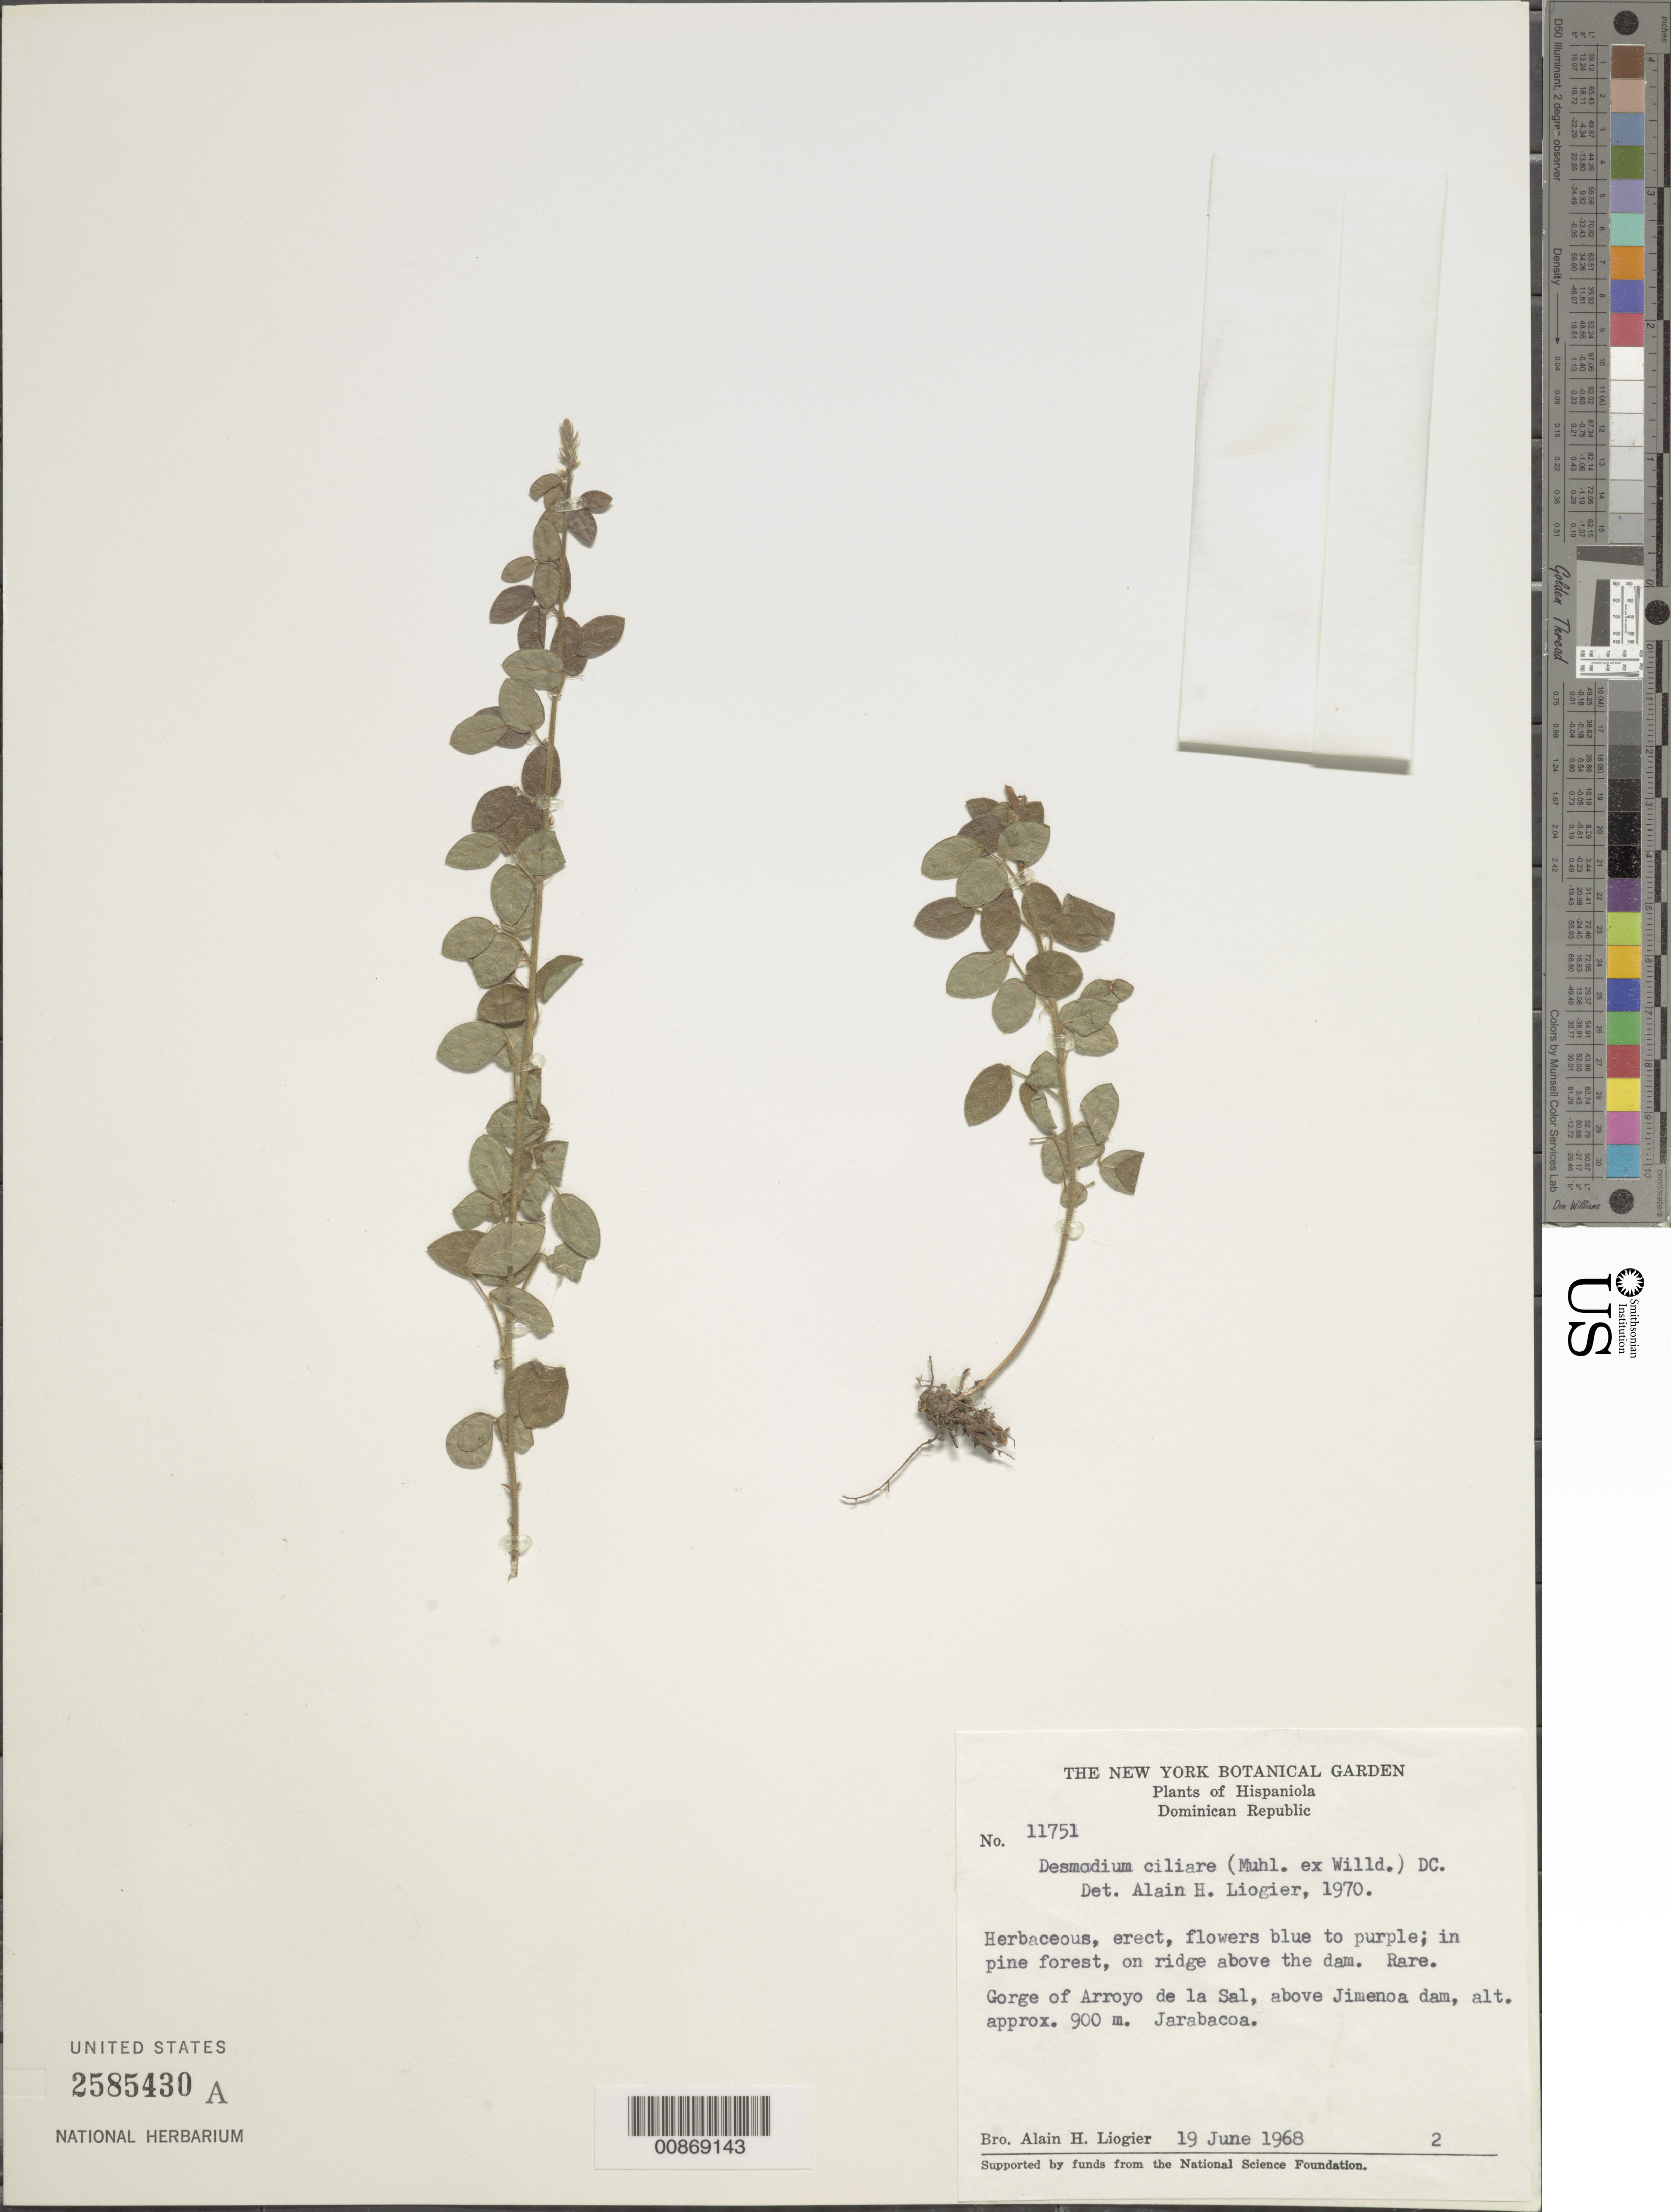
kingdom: Plantae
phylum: Tracheophyta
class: Magnoliopsida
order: Fabales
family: Fabaceae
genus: Desmodium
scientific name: Desmodium ciliare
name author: (Muhl. ex Willd.) DC.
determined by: Liogier, Alain H.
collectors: A. H. Liogier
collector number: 11751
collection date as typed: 19 Jun 1968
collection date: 1968-06-19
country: Dominican Republic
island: Hispaniola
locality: Gorge of Arroyo de la Sal, above Jimenoa dam. Jarabacoa.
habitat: In pine forest, on ridge above the dam.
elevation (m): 900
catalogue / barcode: US 2585430A